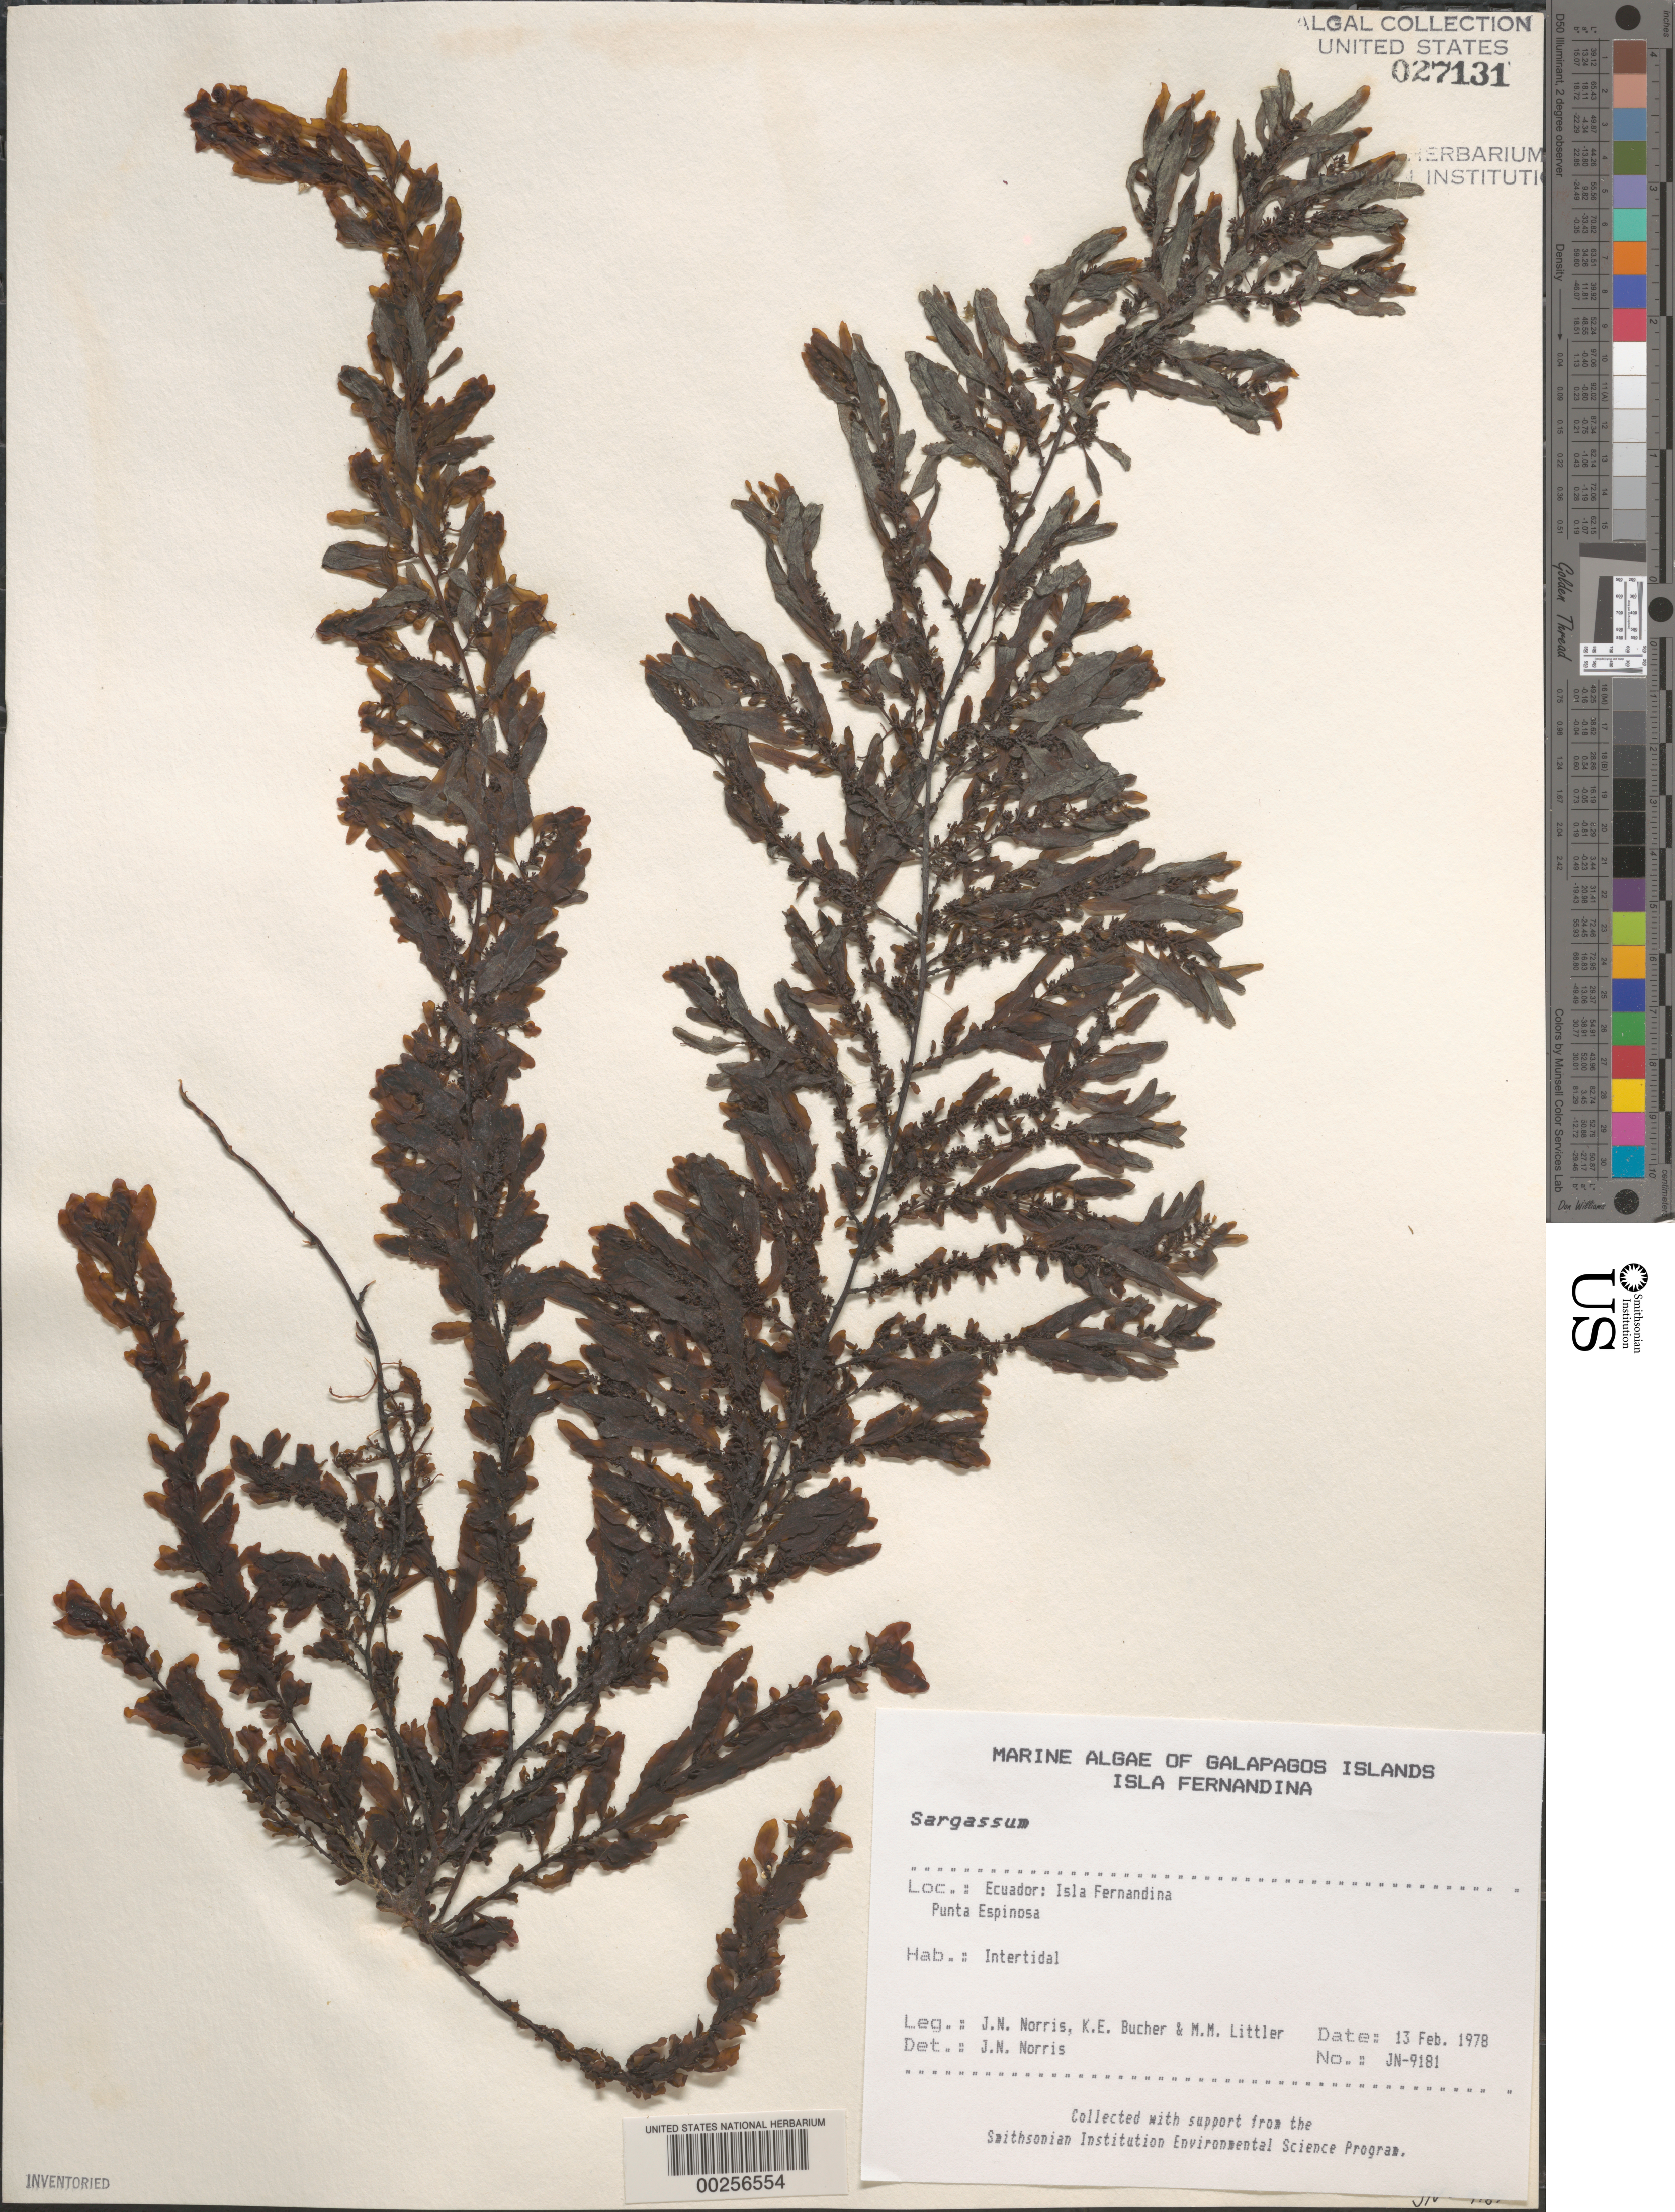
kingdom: Chromista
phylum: Ochrophyta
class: Phaeophyceae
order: Fucales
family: Sargassaceae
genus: Sargassum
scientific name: Sargassum sp.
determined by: Norris, James N.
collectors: J. N. Norris, K. E. Bucher & M. M. Littler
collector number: JN-9181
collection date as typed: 13 Feb 1978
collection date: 1978-02-13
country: Ecuador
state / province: Colón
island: Fernandina [Narborough]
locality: Punta Espinosa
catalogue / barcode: US 27131